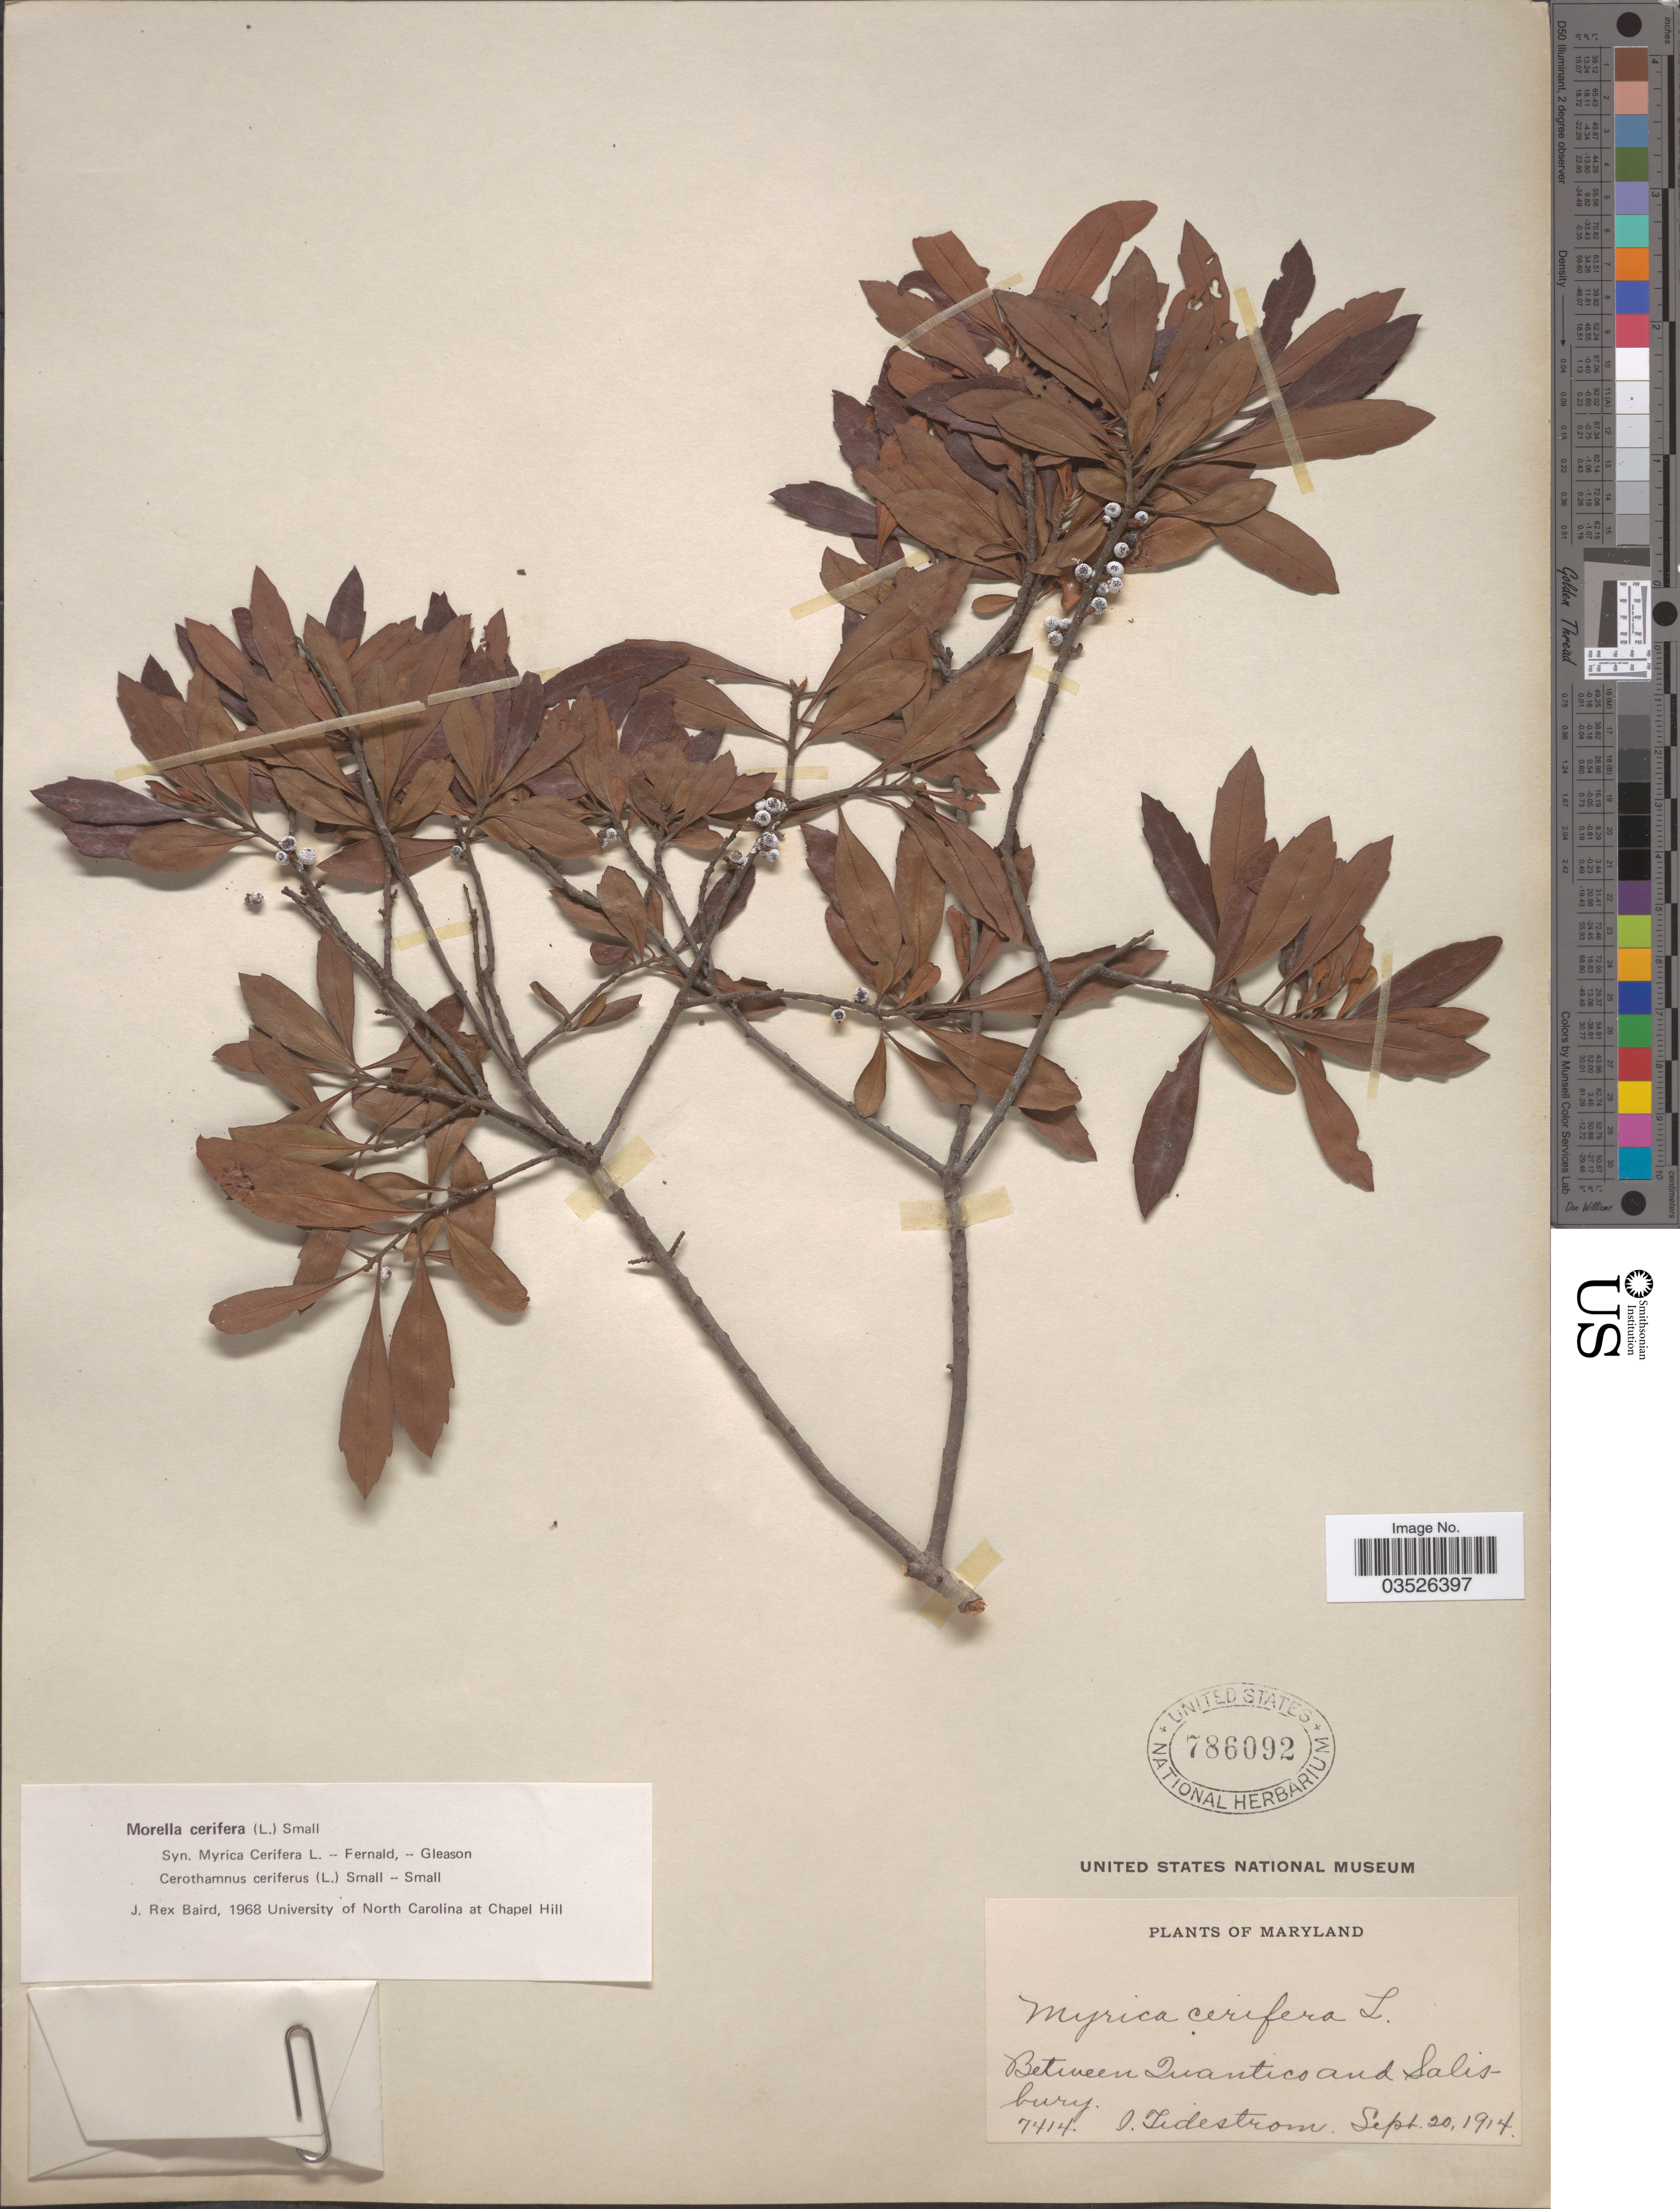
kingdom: Plantae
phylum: Tracheophyta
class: Magnoliopsida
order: Fagales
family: Myricaceae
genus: Morella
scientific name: Morella cerifera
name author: (L.) Small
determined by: Baird, James Rex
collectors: I. F. Tidestrom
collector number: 7414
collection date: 1914-09-20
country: United States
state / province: Maryland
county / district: Wicomico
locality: Between Quantico and Salisbury.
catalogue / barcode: US 786092